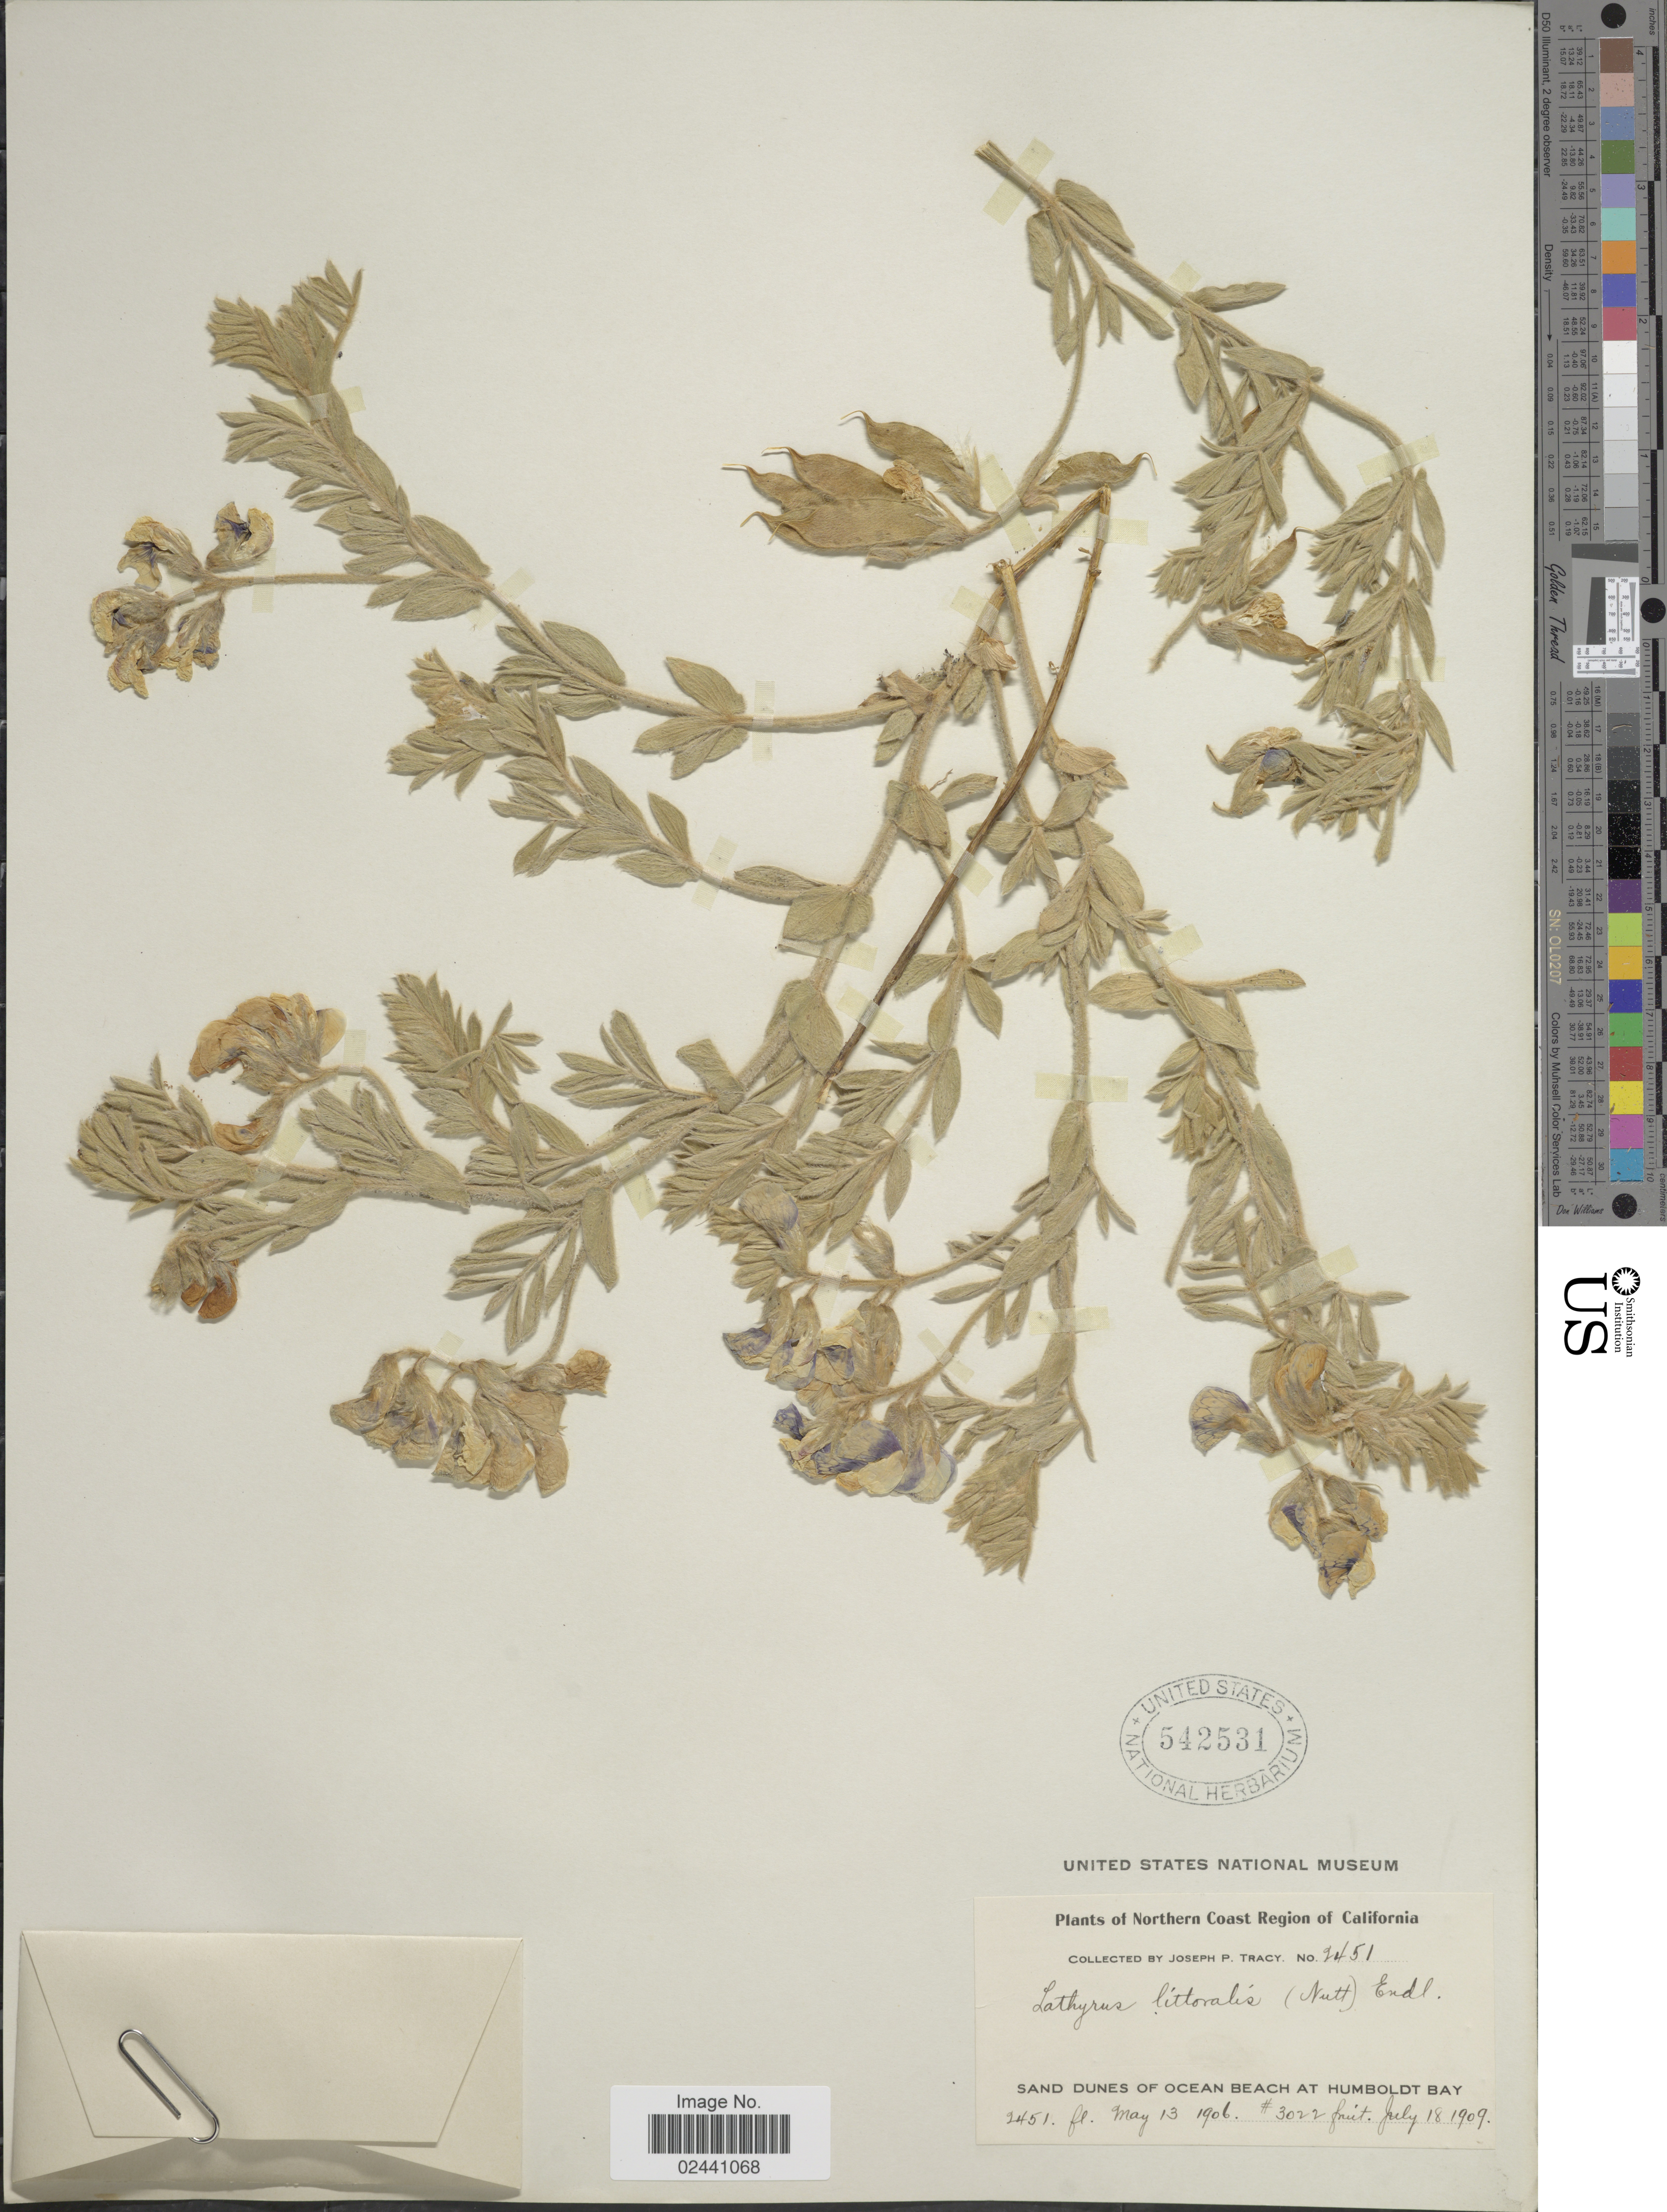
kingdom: Plantae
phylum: Tracheophyta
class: Magnoliopsida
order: Fabales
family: Fabaceae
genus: Lathyrus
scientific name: Lathyrus littoralis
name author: (Torr. & A. Gray) Walp.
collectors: J. Tracy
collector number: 2451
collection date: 1906-05-13/1909-07-18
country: United States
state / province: California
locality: Northern Coast Region of California, Sand Dunes of Ocean Beach at Humboldt Bay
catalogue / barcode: US 542531